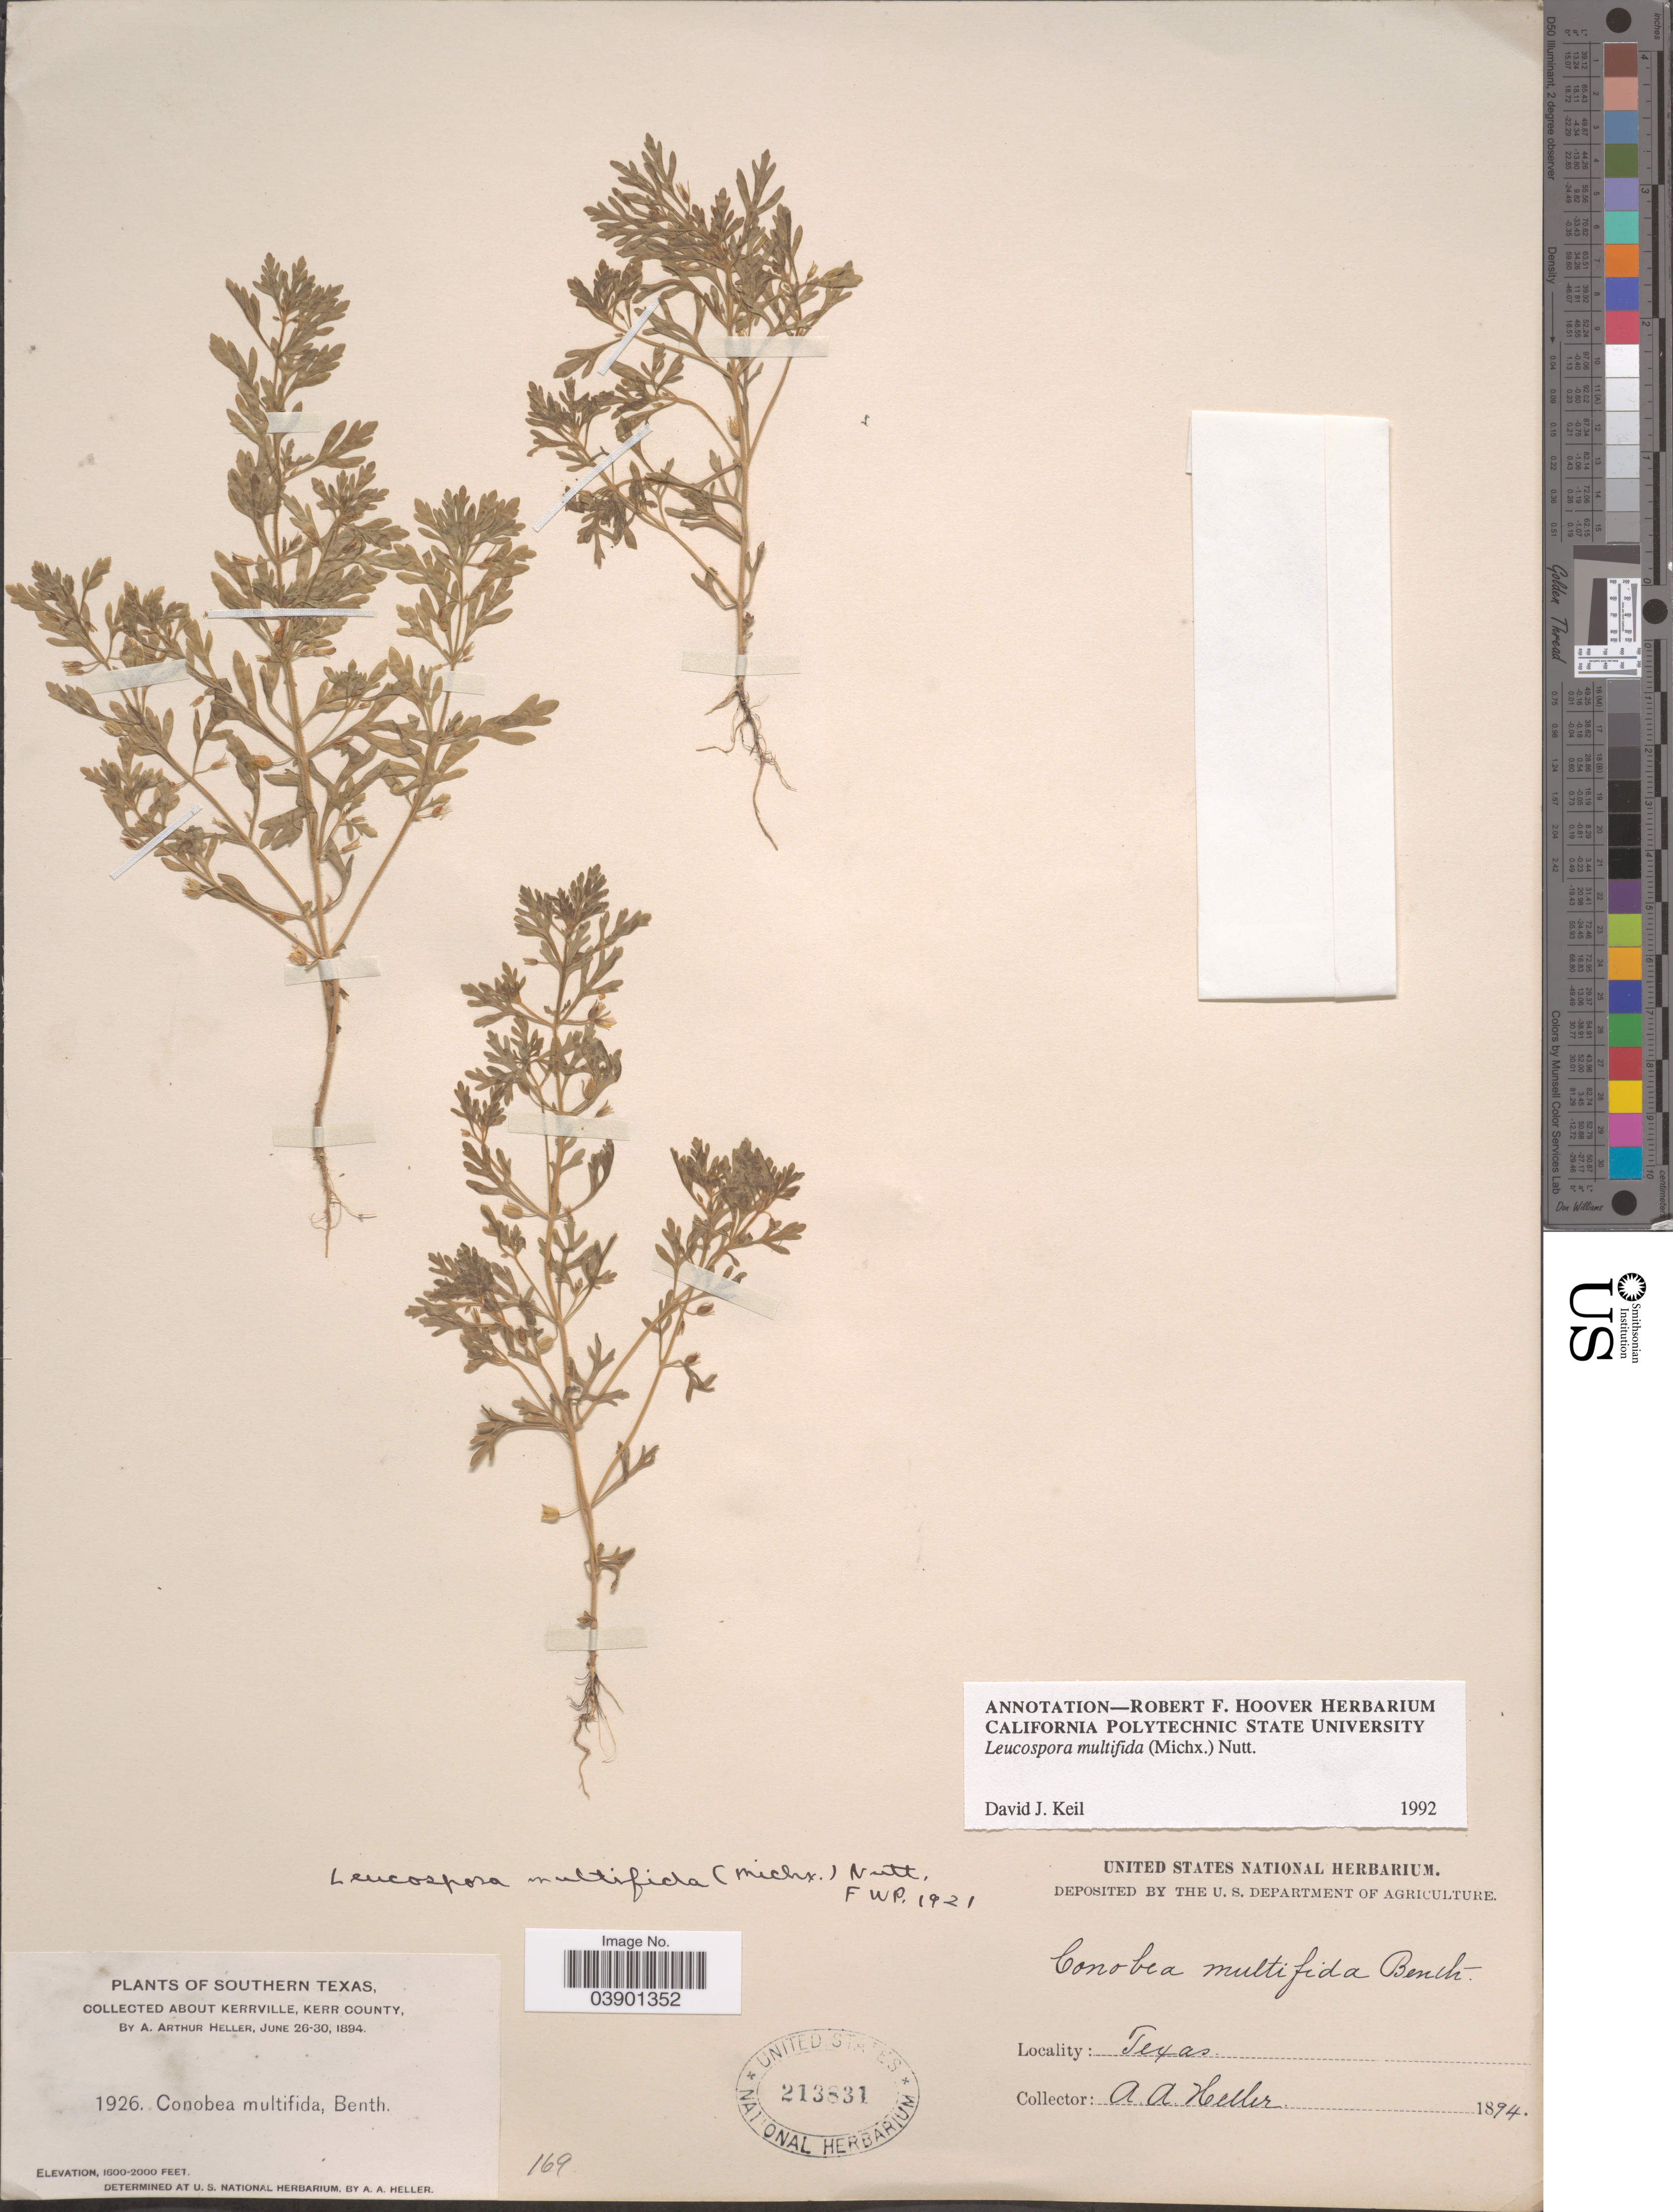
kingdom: Plantae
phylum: Tracheophyta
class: Magnoliopsida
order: Lamiales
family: Plantaginaceae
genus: Leucospora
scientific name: Leucospora multifida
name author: (Michx.) Nutt.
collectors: A. A. Heller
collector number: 1926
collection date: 1894-06-26/1894-06-30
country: United States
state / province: Texas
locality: Southern Texas. About Kerrville, Kerr County.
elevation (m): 488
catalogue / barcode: US 213831